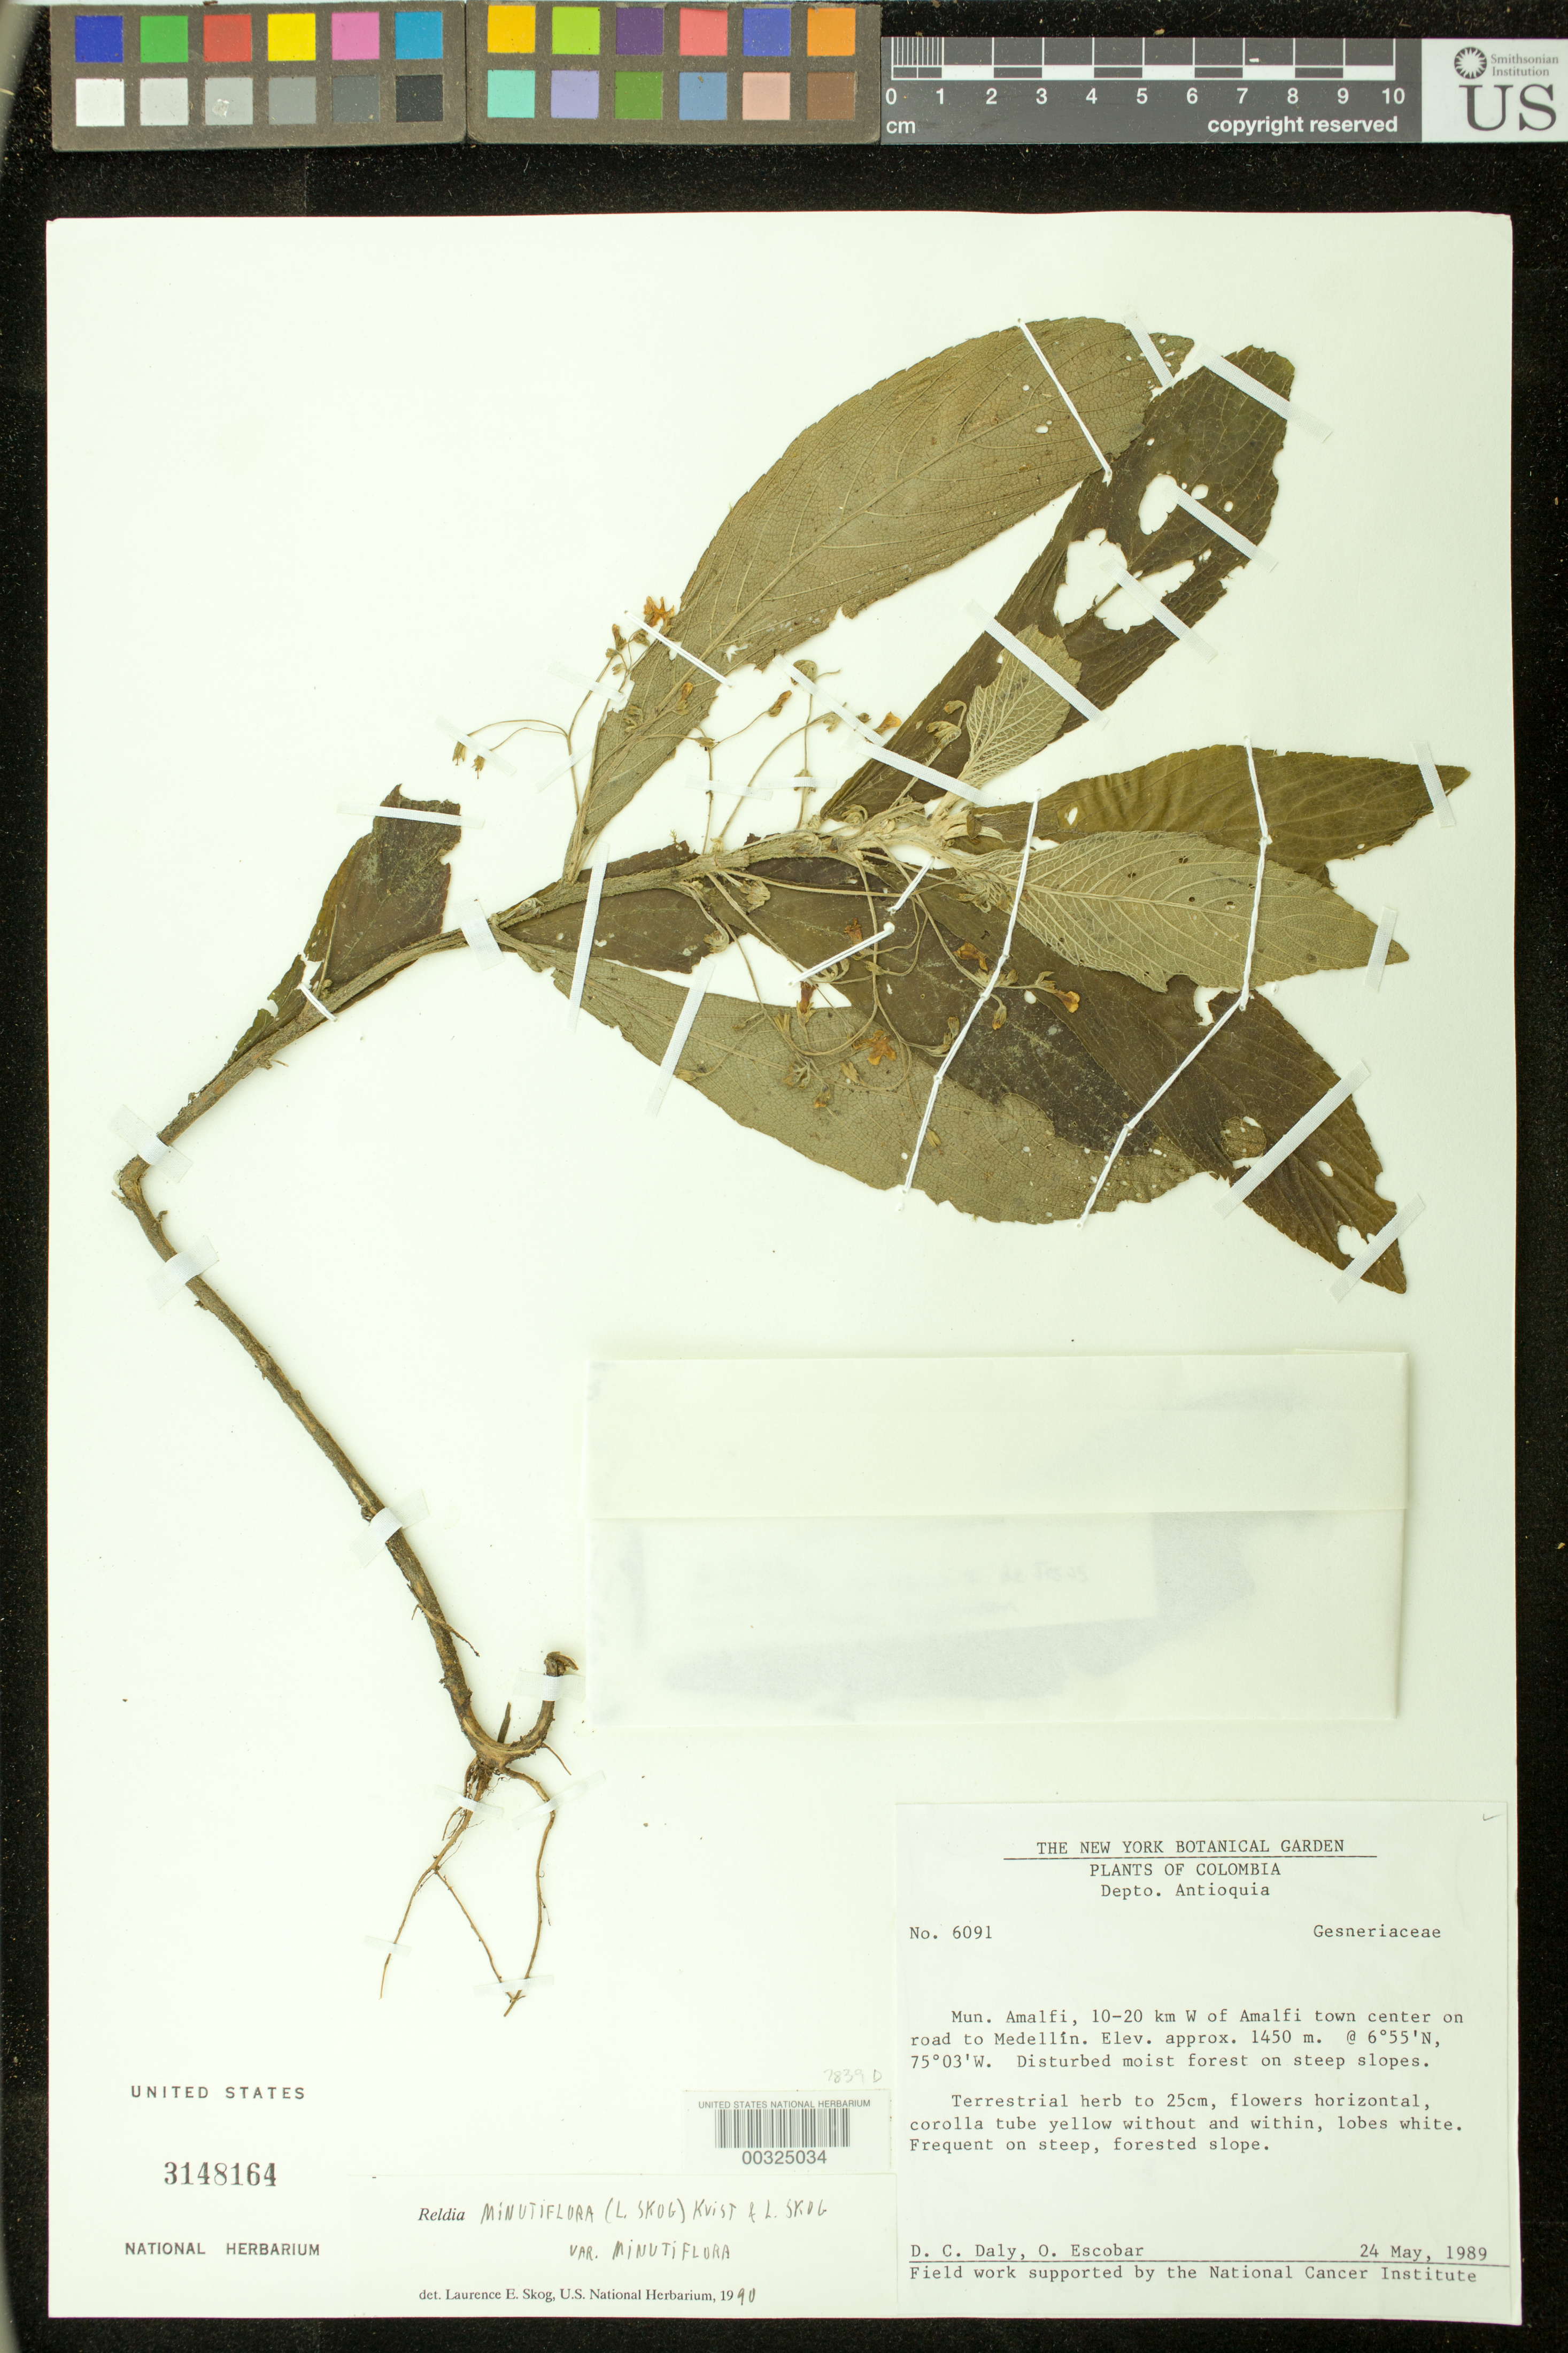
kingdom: Plantae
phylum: Tracheophyta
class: Magnoliopsida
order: Lamiales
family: Gesneriaceae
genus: Reldia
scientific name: Reldia minutiflora var. minutiflora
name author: (L.E. Skog) L.P. Kvist & L.E. Skog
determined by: Skog, Laurence E.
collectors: D. C. Daly & O. D. Escobar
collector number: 6091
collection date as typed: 24 May 1989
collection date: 1989-05-24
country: Colombia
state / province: Antioquia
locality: Mpio. Amalfi, 10-20 km W of Amalfi town center on road to Medellin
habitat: disturbed moist forest on steep slopes; frequent on steep, forested slope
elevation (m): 1450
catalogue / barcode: US 3148164